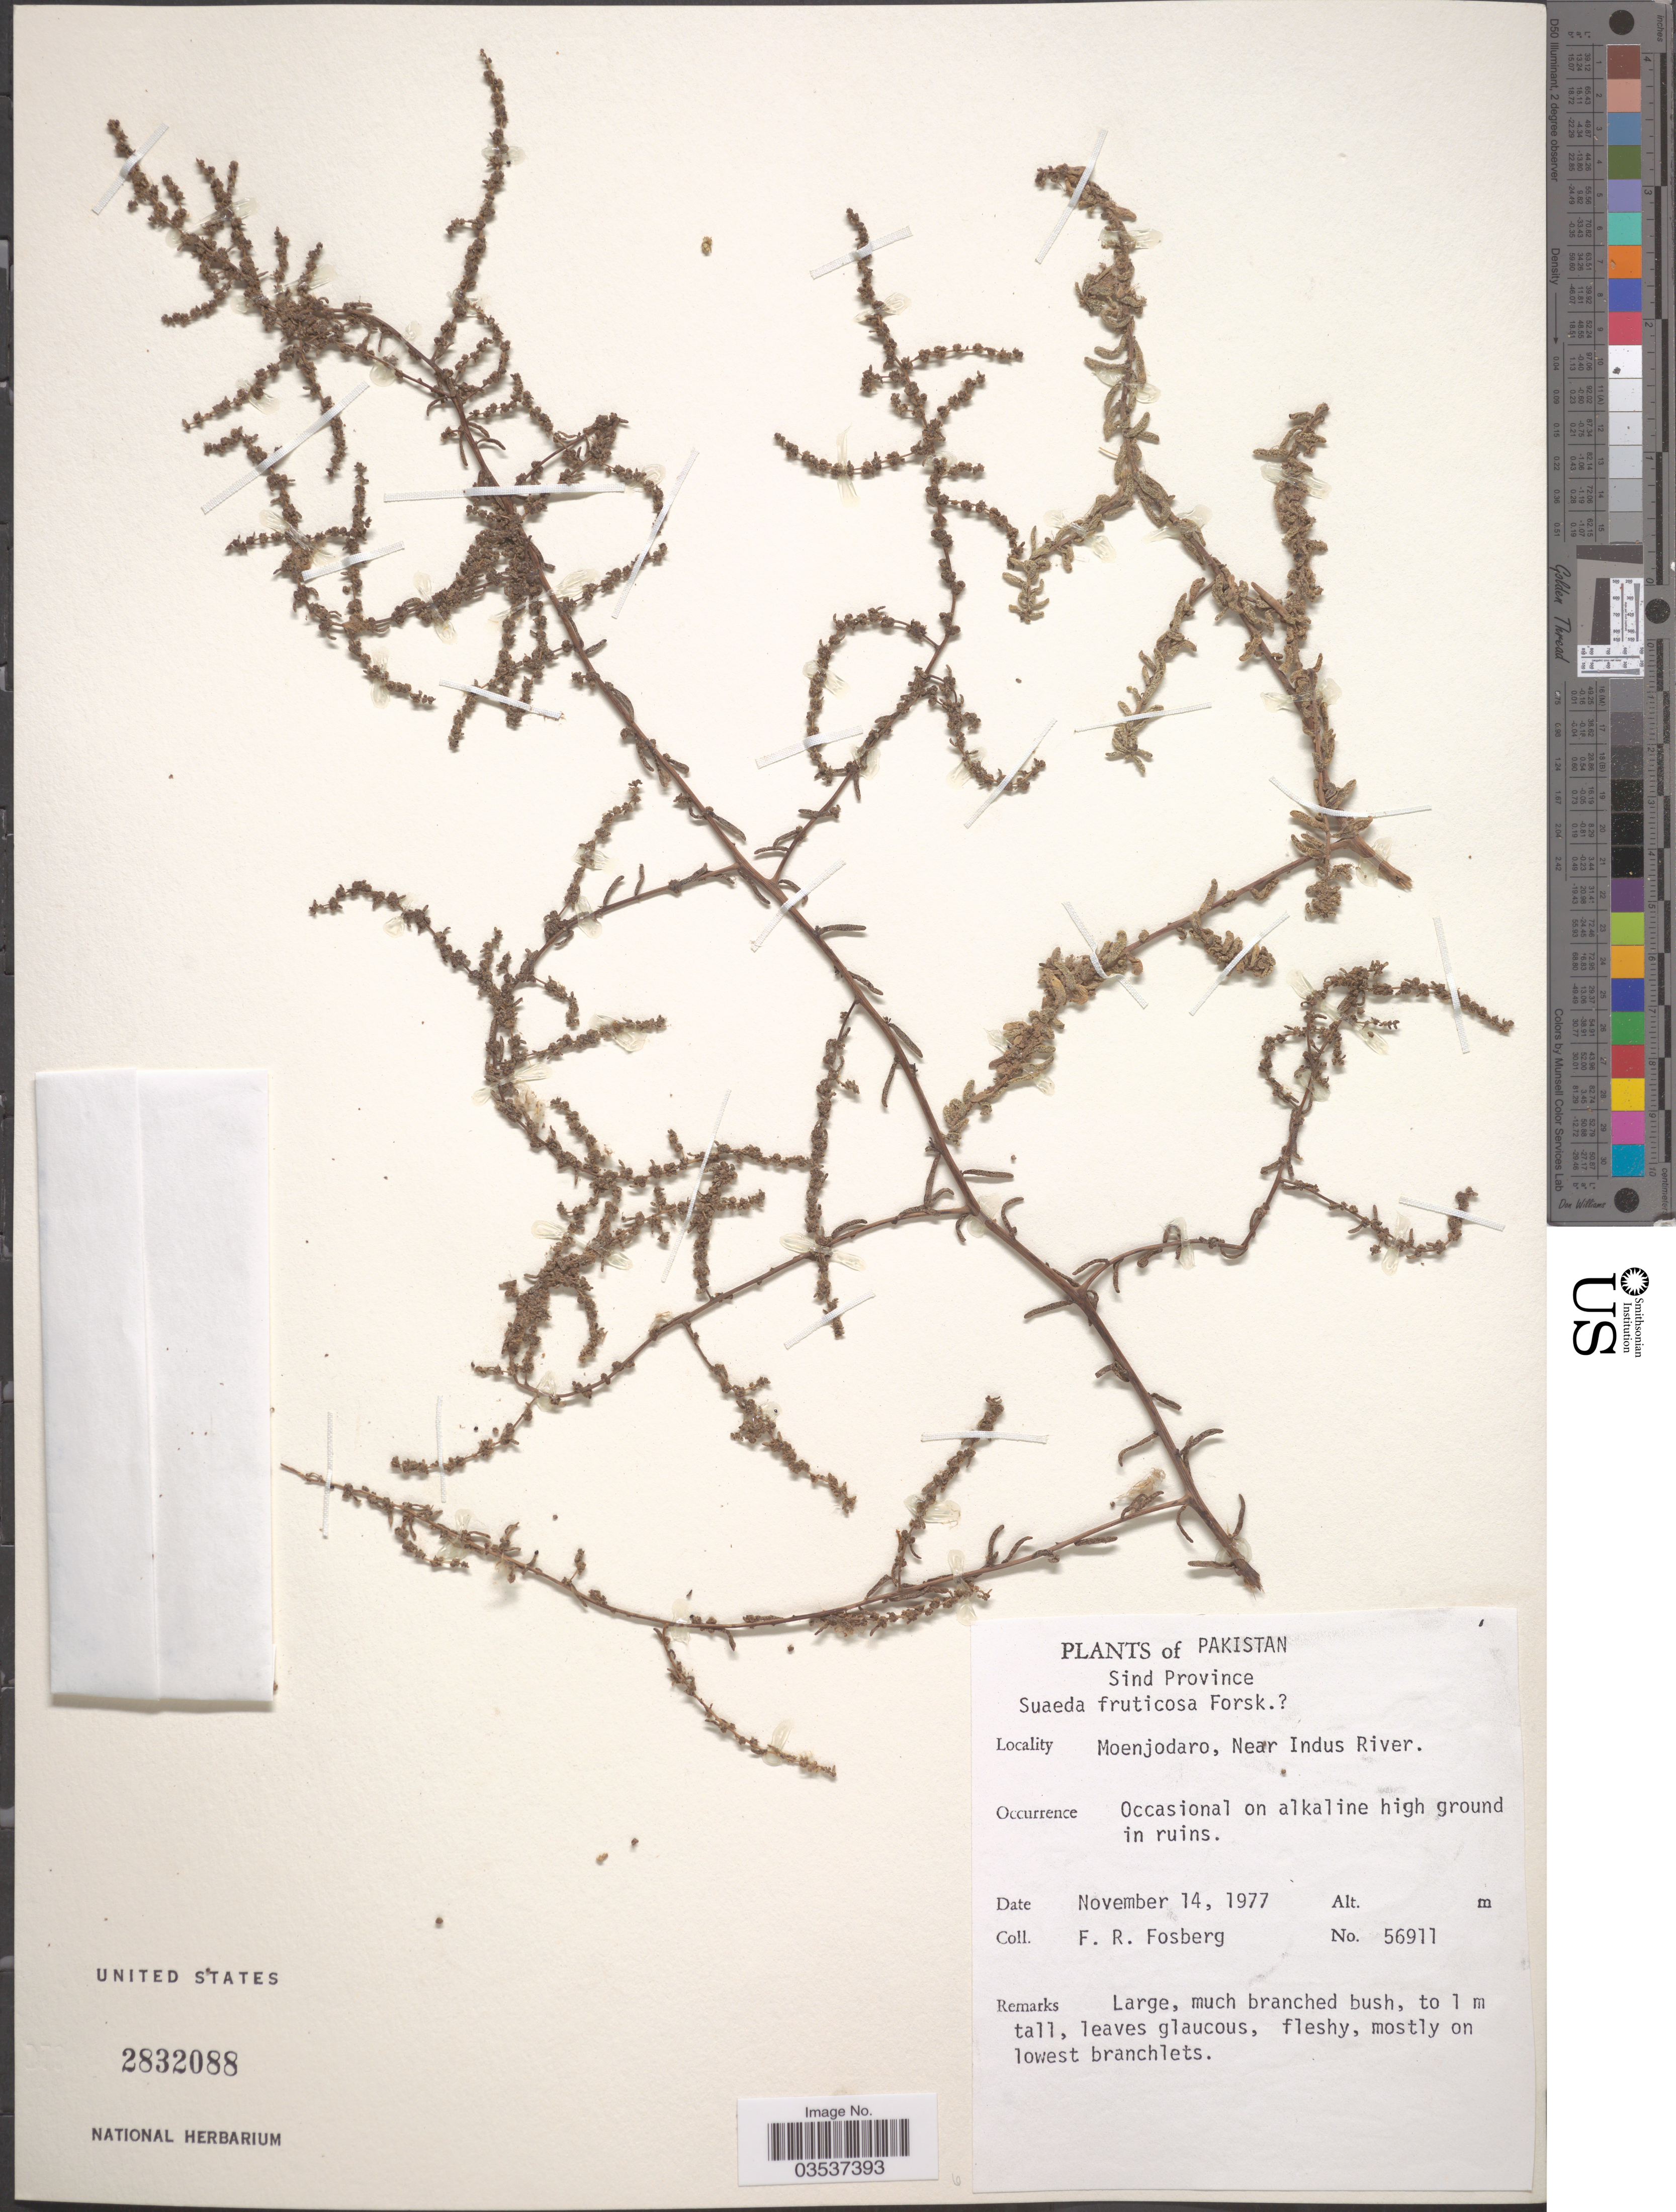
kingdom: Plantae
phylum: Tracheophyta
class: Magnoliopsida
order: Caryophyllales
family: Amaranthaceae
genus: Suaeda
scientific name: Suaeda fruticosa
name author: Forssk. ex J.F. Gmel.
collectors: F. R. Fosberg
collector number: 56911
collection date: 1977-11-14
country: Pakistan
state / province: Sindh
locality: Moenjodaro, Near Indus River.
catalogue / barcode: US 2832088